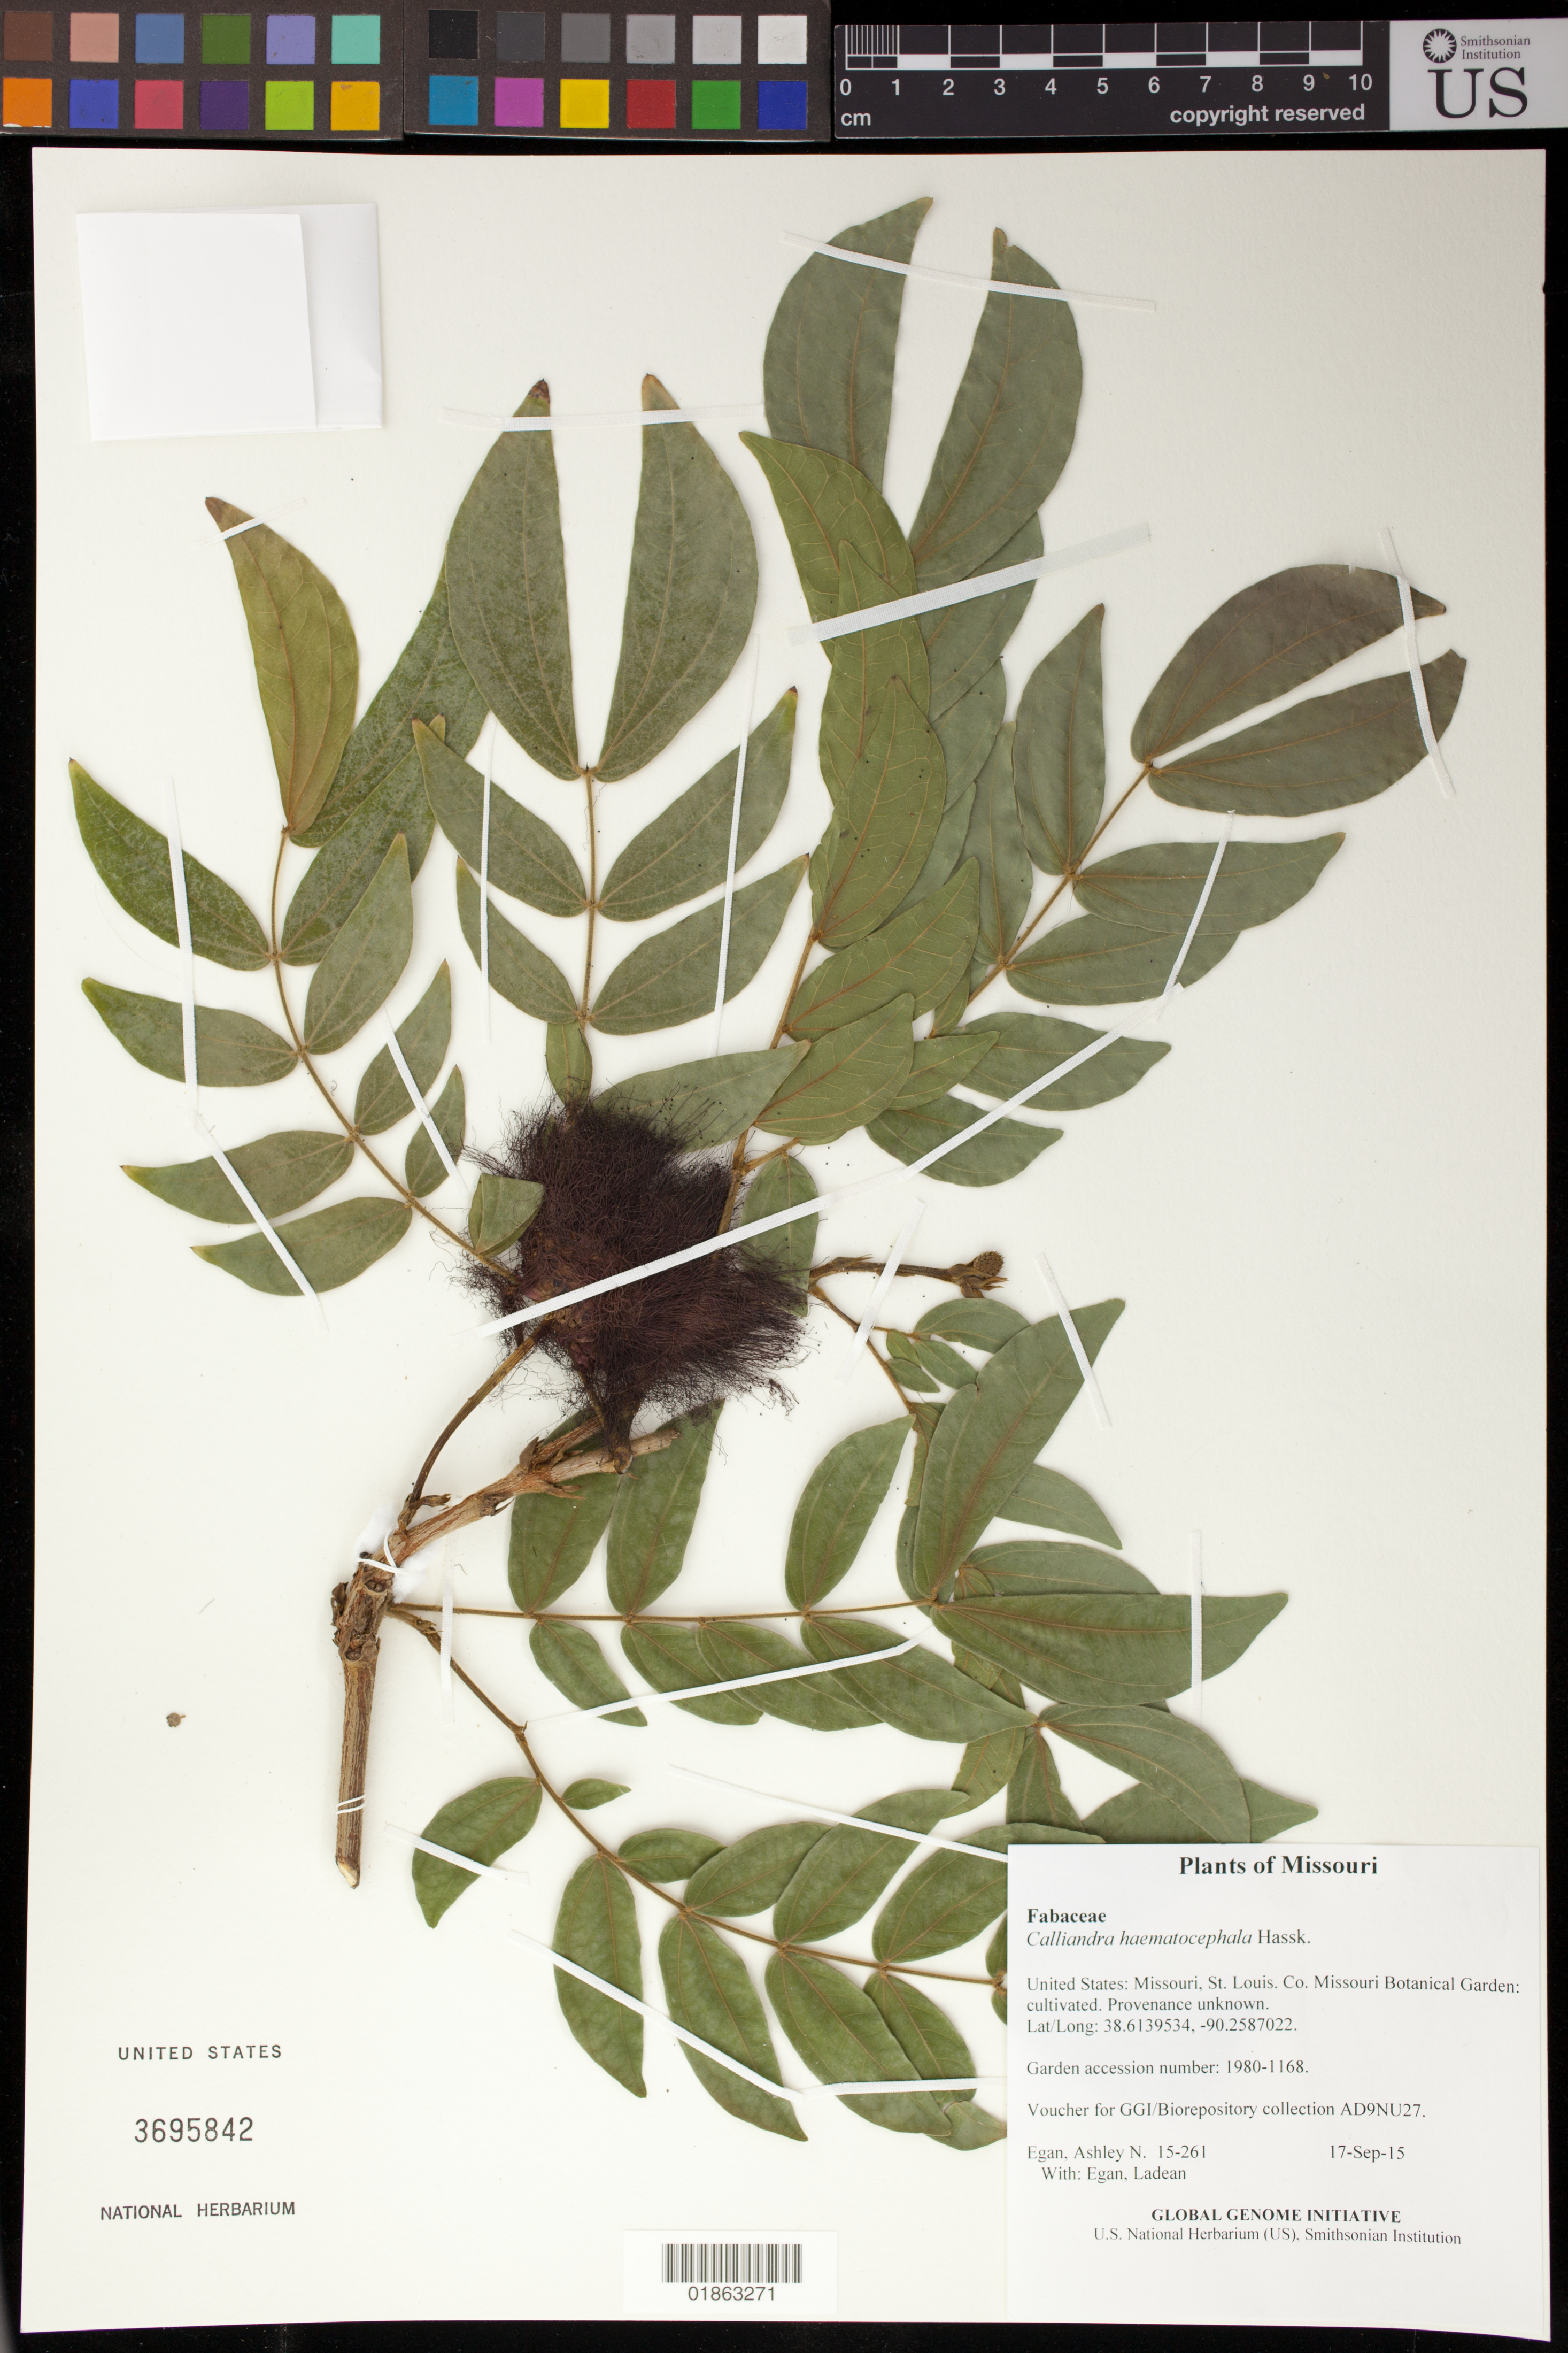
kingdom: Plantae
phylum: Tracheophyta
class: Magnoliopsida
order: Fabales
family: Fabaceae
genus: Calliandra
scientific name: Calliandra haematocephala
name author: Hassk.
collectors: A. N. Egan & L. Egan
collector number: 15-261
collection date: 2015-09-17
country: United States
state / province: Missouri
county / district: St. Louis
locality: Missouri Botanical Garden: cultivated. Provenance unknown.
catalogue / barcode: US 3695842